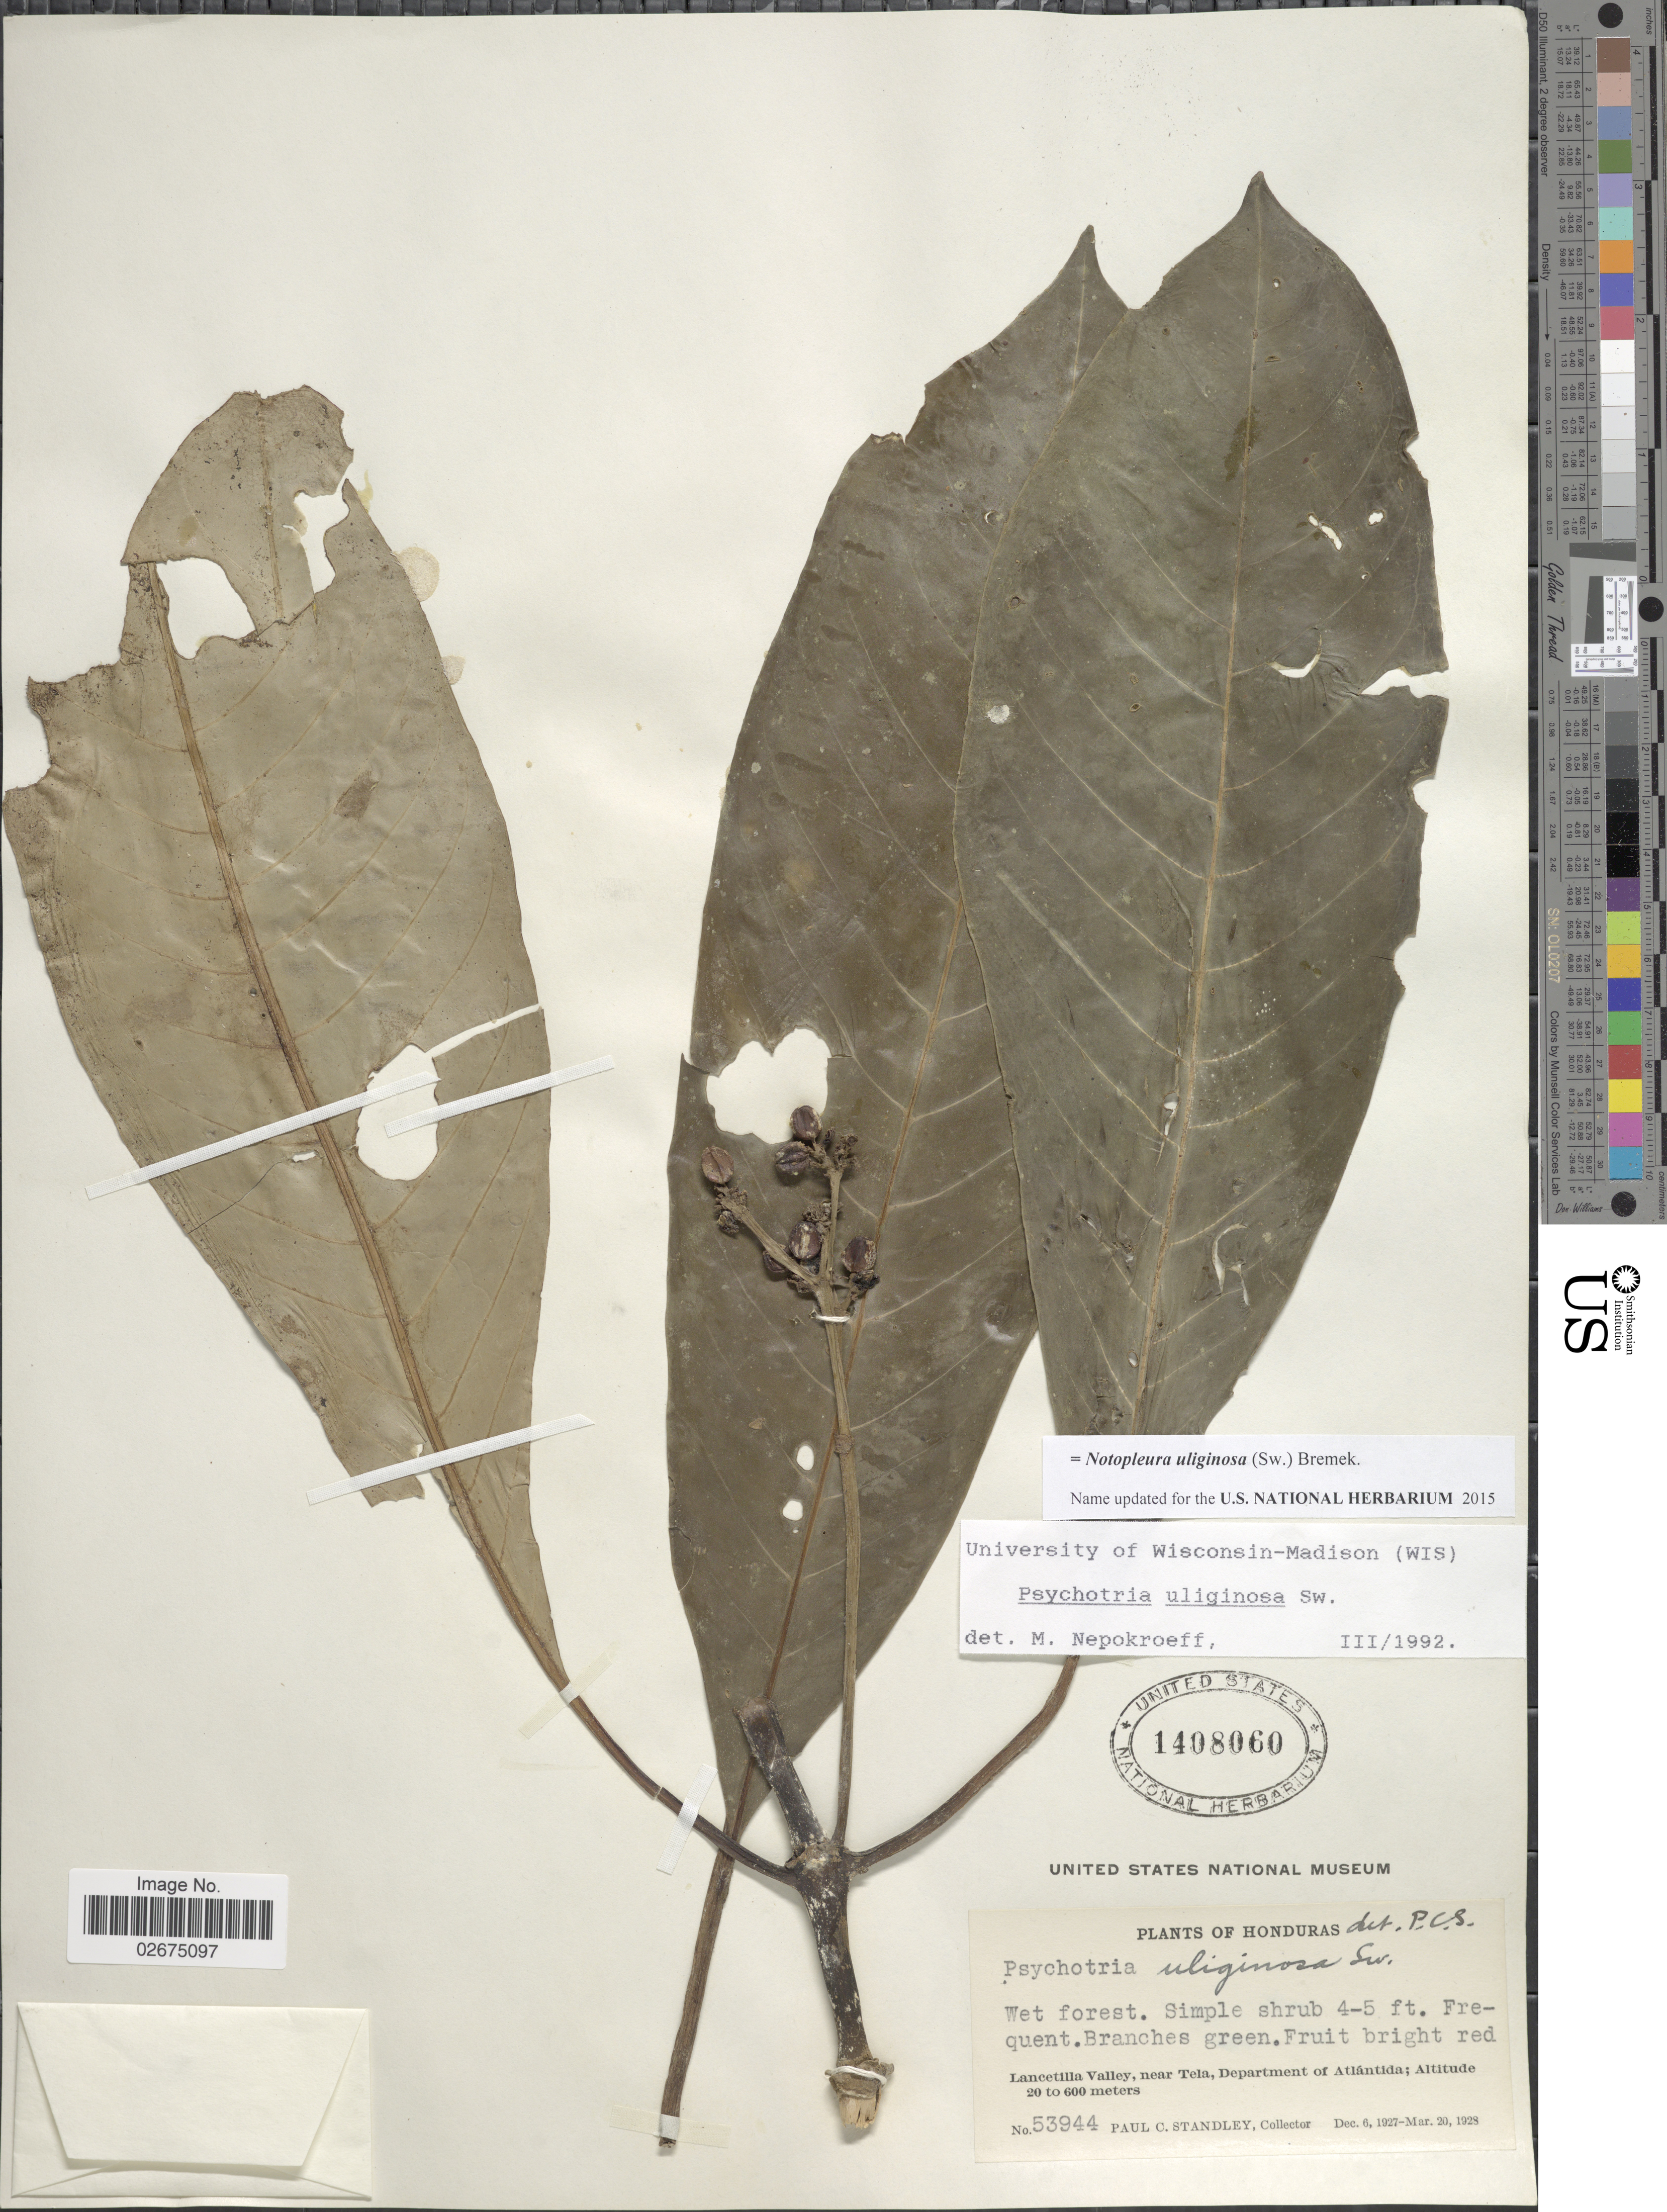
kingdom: Plantae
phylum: Tracheophyta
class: Magnoliopsida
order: Gentianales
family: Rubiaceae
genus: Notopleura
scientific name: Notopleura uliginosa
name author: (Sw.) Bremek.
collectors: P. C. Standley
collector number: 53944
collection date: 1927-12-06/1928-03-20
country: Honduras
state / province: Atlántida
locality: Lancetilla Valley, near Tela, Department of Atlantida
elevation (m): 20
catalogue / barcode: US 1408060